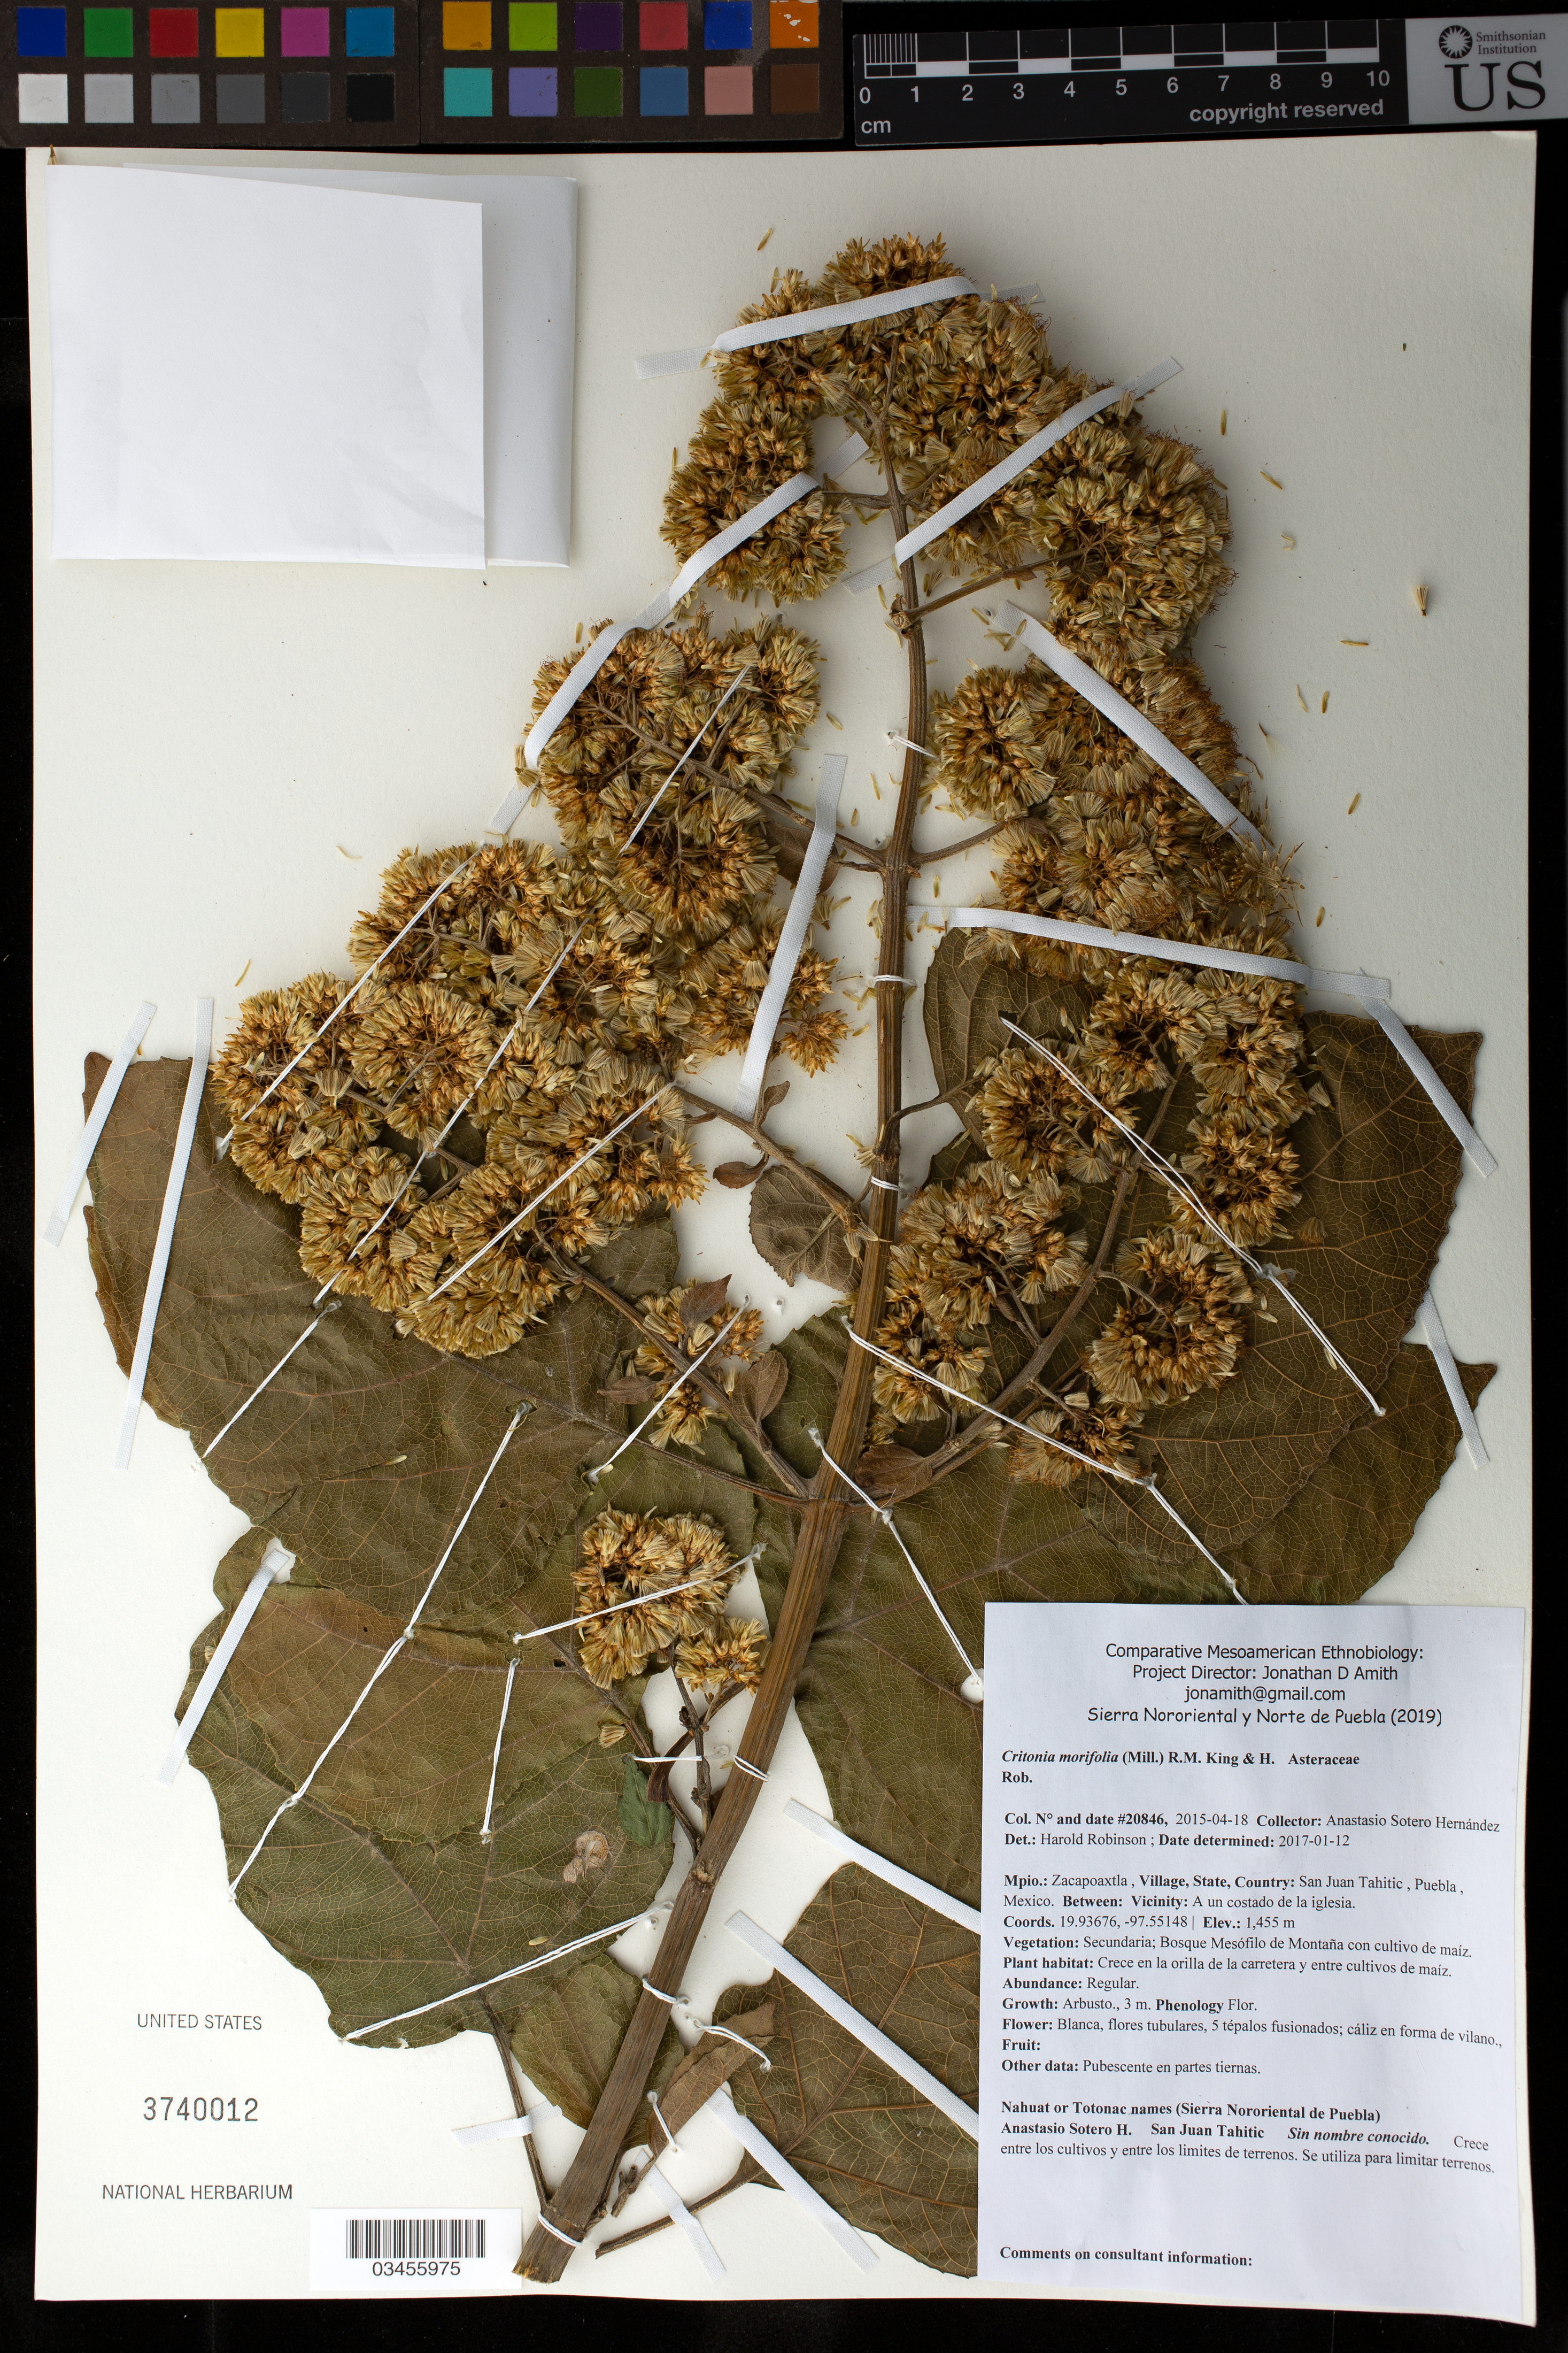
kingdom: Plantae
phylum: Tracheophyta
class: Magnoliopsida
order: Asterales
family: Asteraceae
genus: Critonia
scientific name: Critonia morifolia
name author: (Mill.) R.M. King & H. Rob.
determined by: Robinson, Harold E., (US)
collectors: A. Sotero H.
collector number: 20846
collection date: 2015-04-18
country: México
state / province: Puebla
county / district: Zacapoaxtla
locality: PUEBLO: San Juan Tahitic; LOCALIDAD EXACTA: A un costado de la iglesia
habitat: Bosque mesófilo de montaña con cultivo de maíz | Crece en la orilla de la carretera y entre cultivos de maíz.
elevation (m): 1455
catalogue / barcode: US 3720012